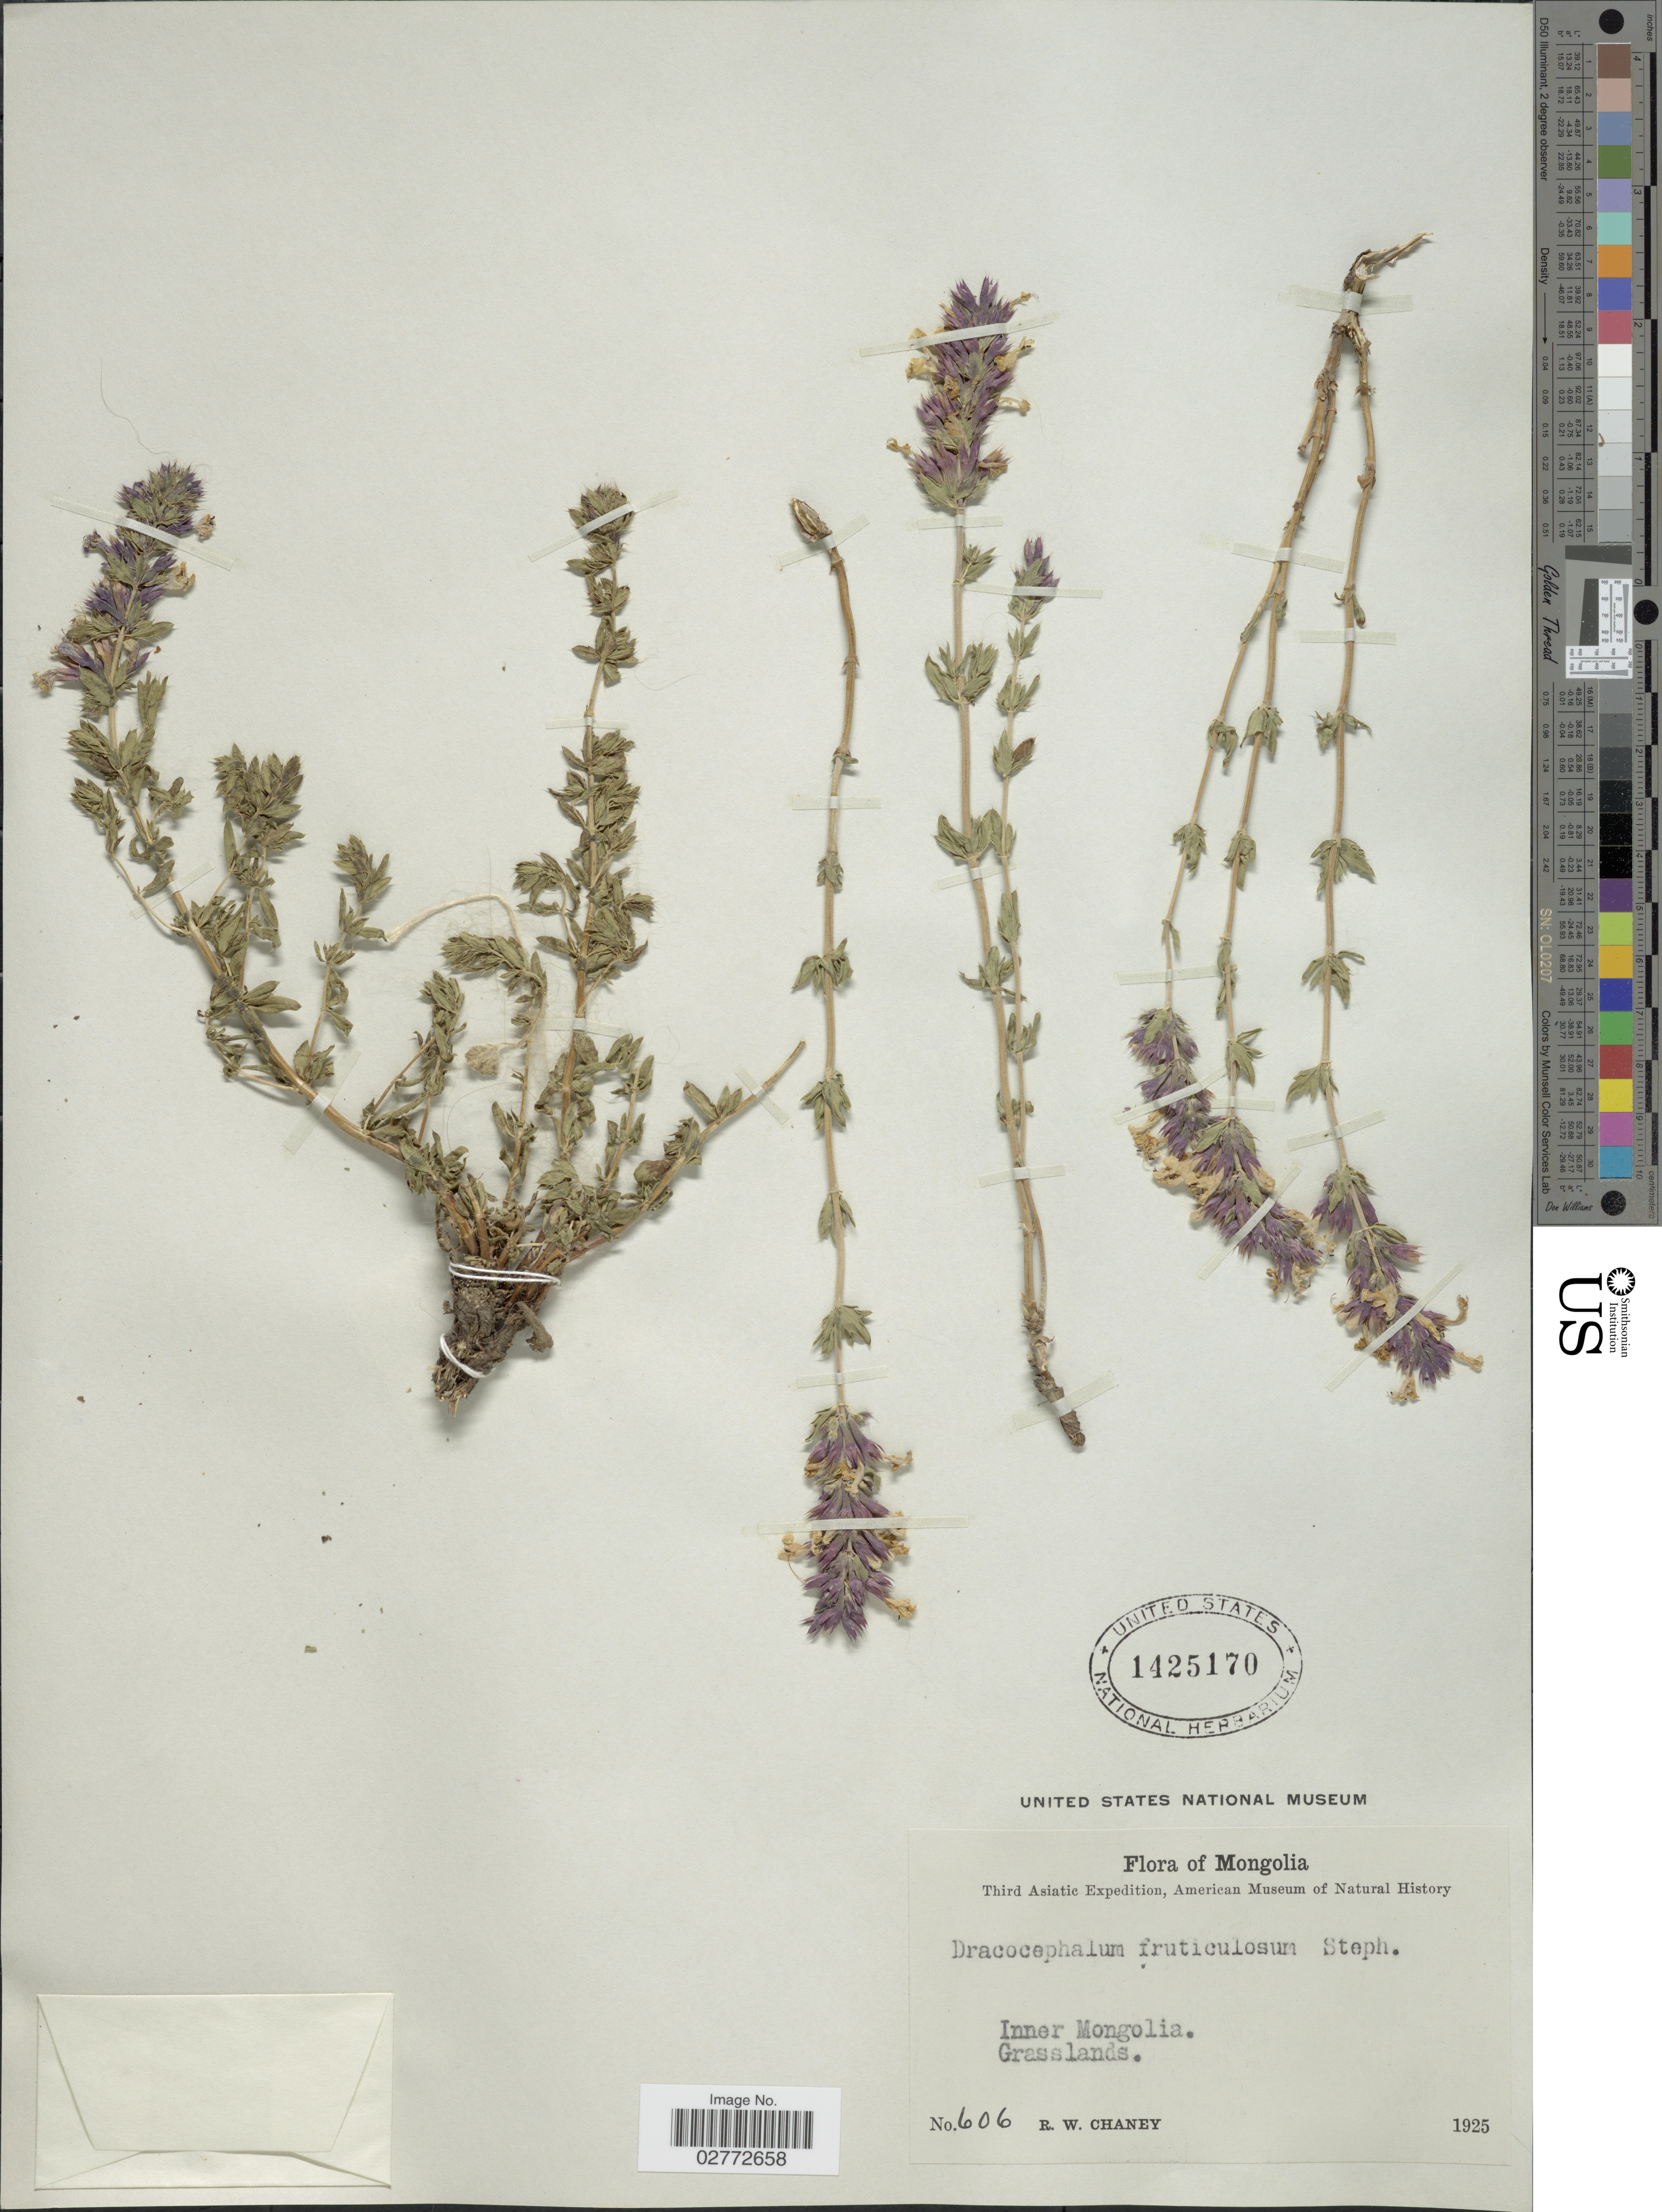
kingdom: Plantae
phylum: Tracheophyta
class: Magnoliopsida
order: Lamiales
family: Lamiaceae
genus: Dracocephalum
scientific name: Dracocephalum fruticulosum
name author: Steph. ex Willd.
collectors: R. Chaney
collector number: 606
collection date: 1925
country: China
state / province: Nei Monggol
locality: Inner Mongolia.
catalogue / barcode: US 1425170